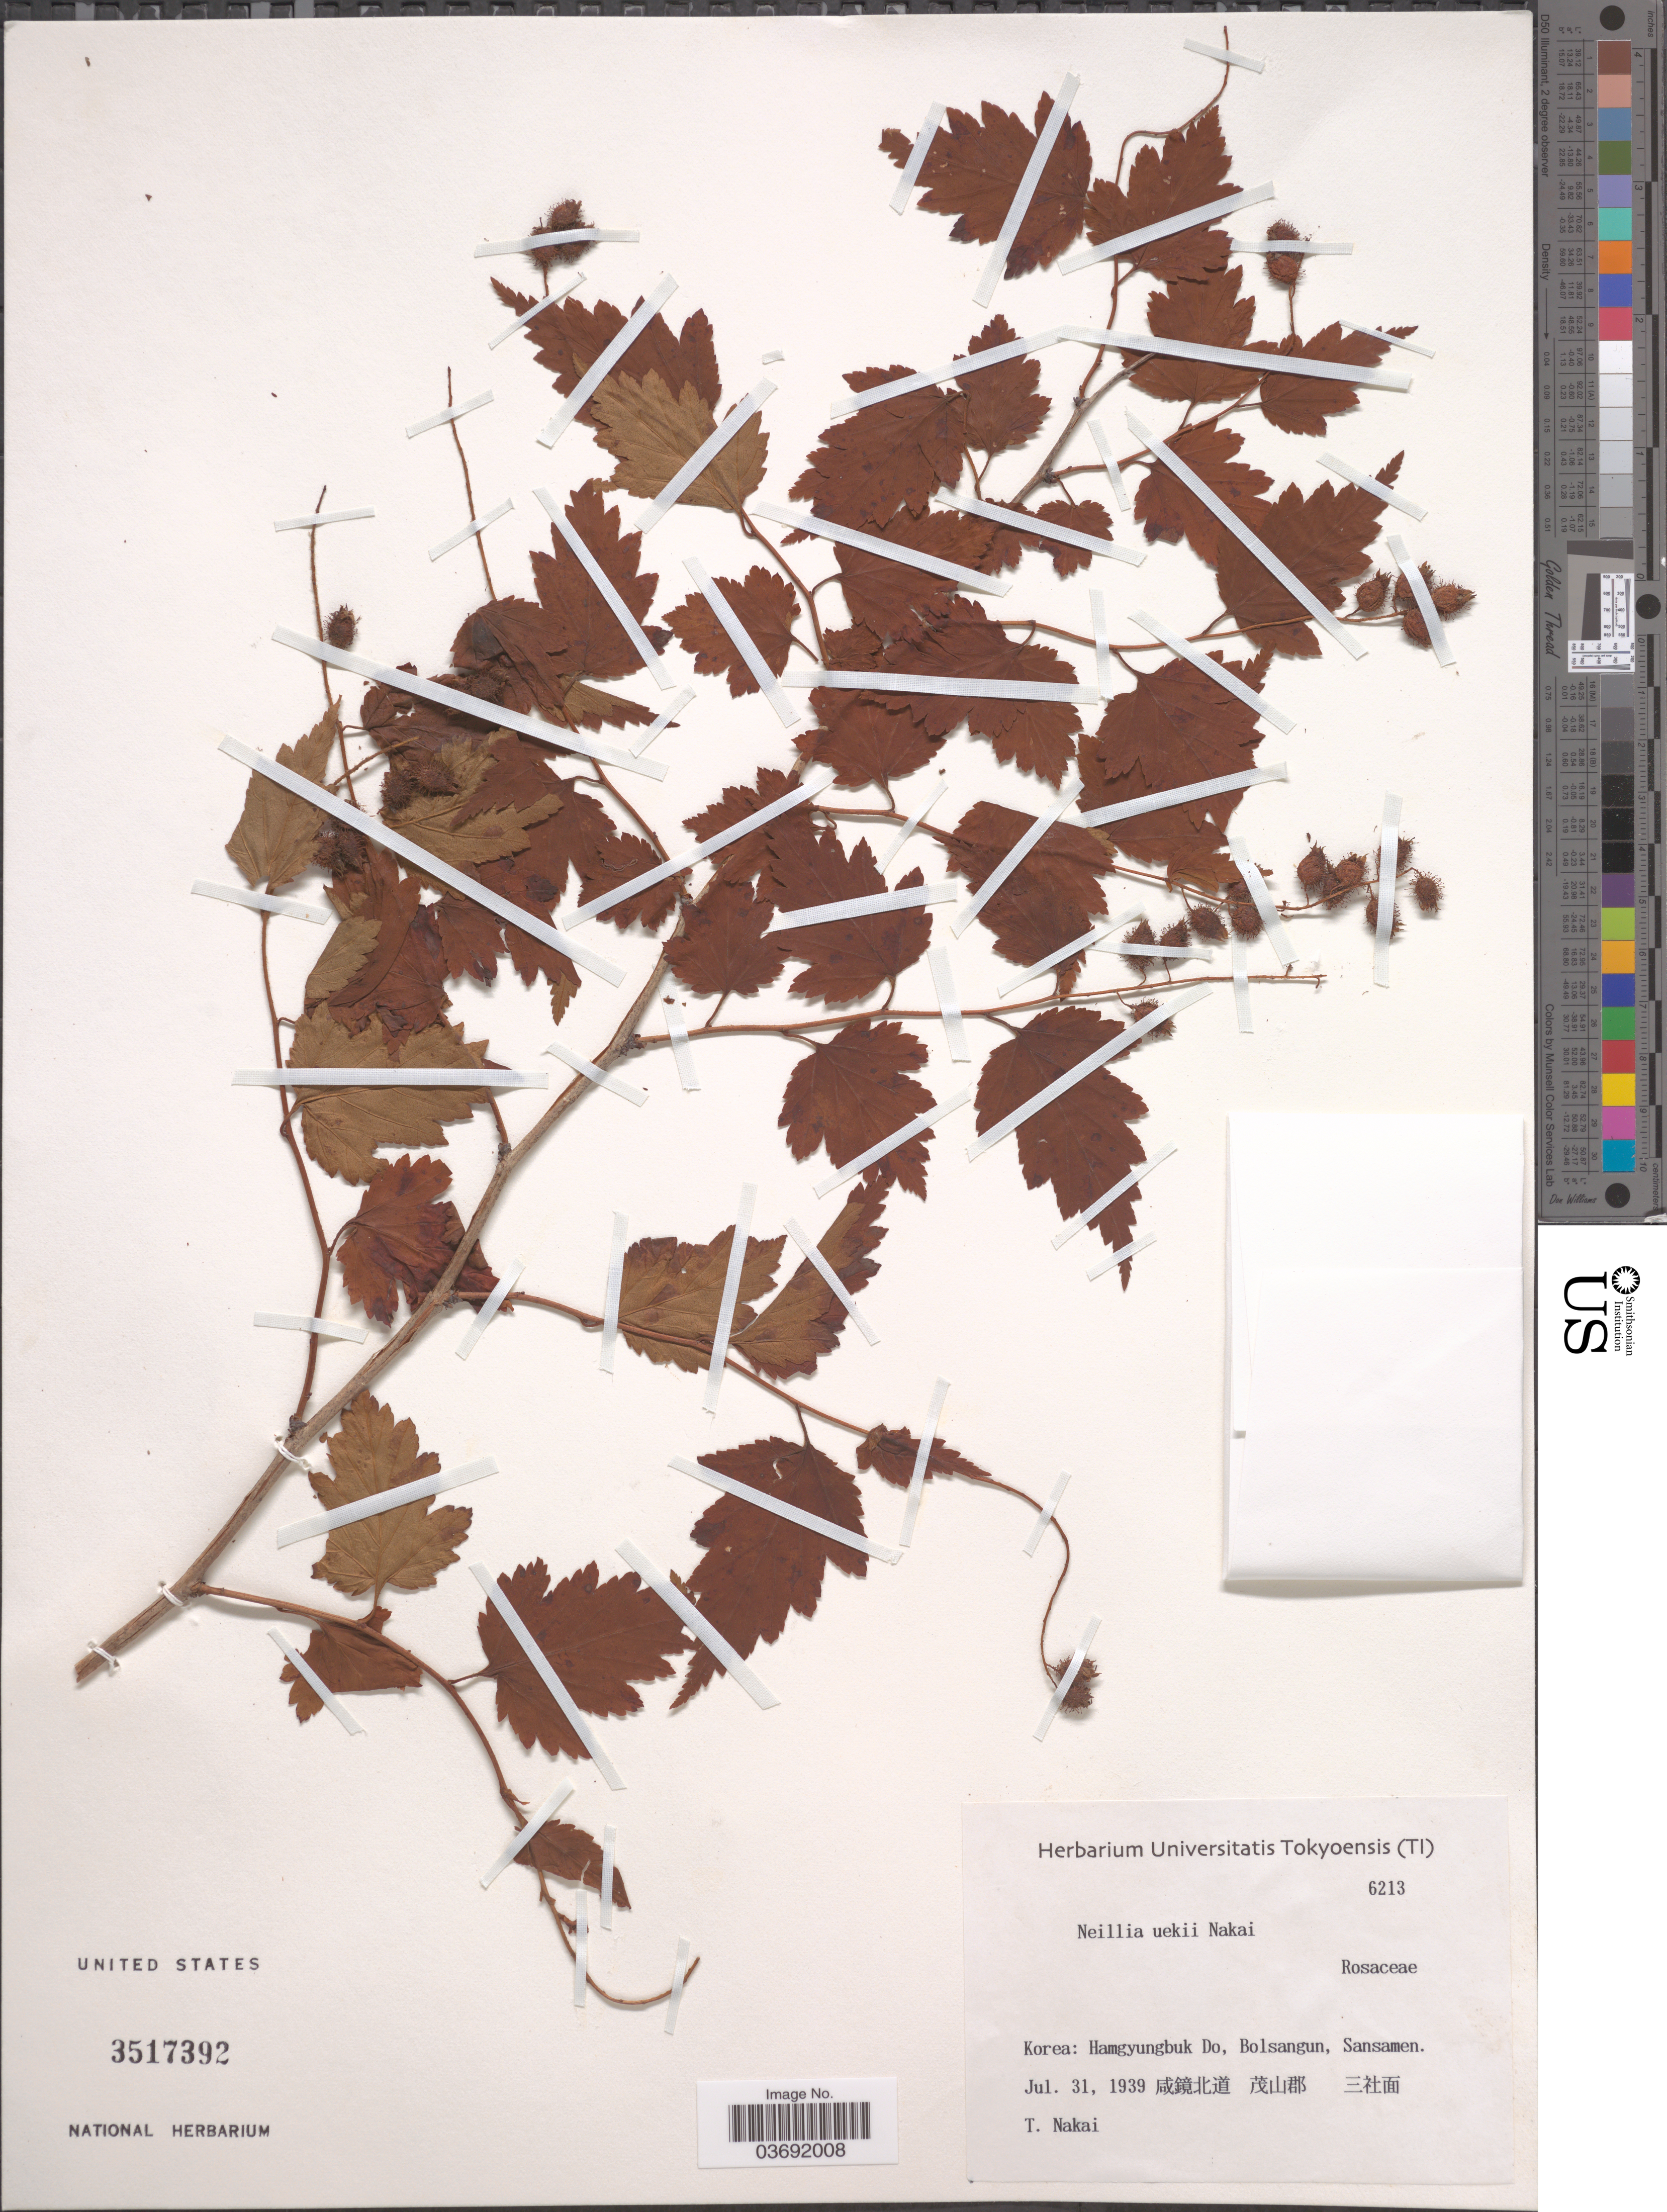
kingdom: Plantae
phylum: Tracheophyta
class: Magnoliopsida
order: Rosales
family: Rosaceae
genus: Neillia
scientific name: Neillia uekii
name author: Nakai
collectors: T. Nakai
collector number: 6213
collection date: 1939-07-31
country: North Korea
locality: Korea: Hamgyungbuk Do, Bolsangun, Sansamen.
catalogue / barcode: US 3517392